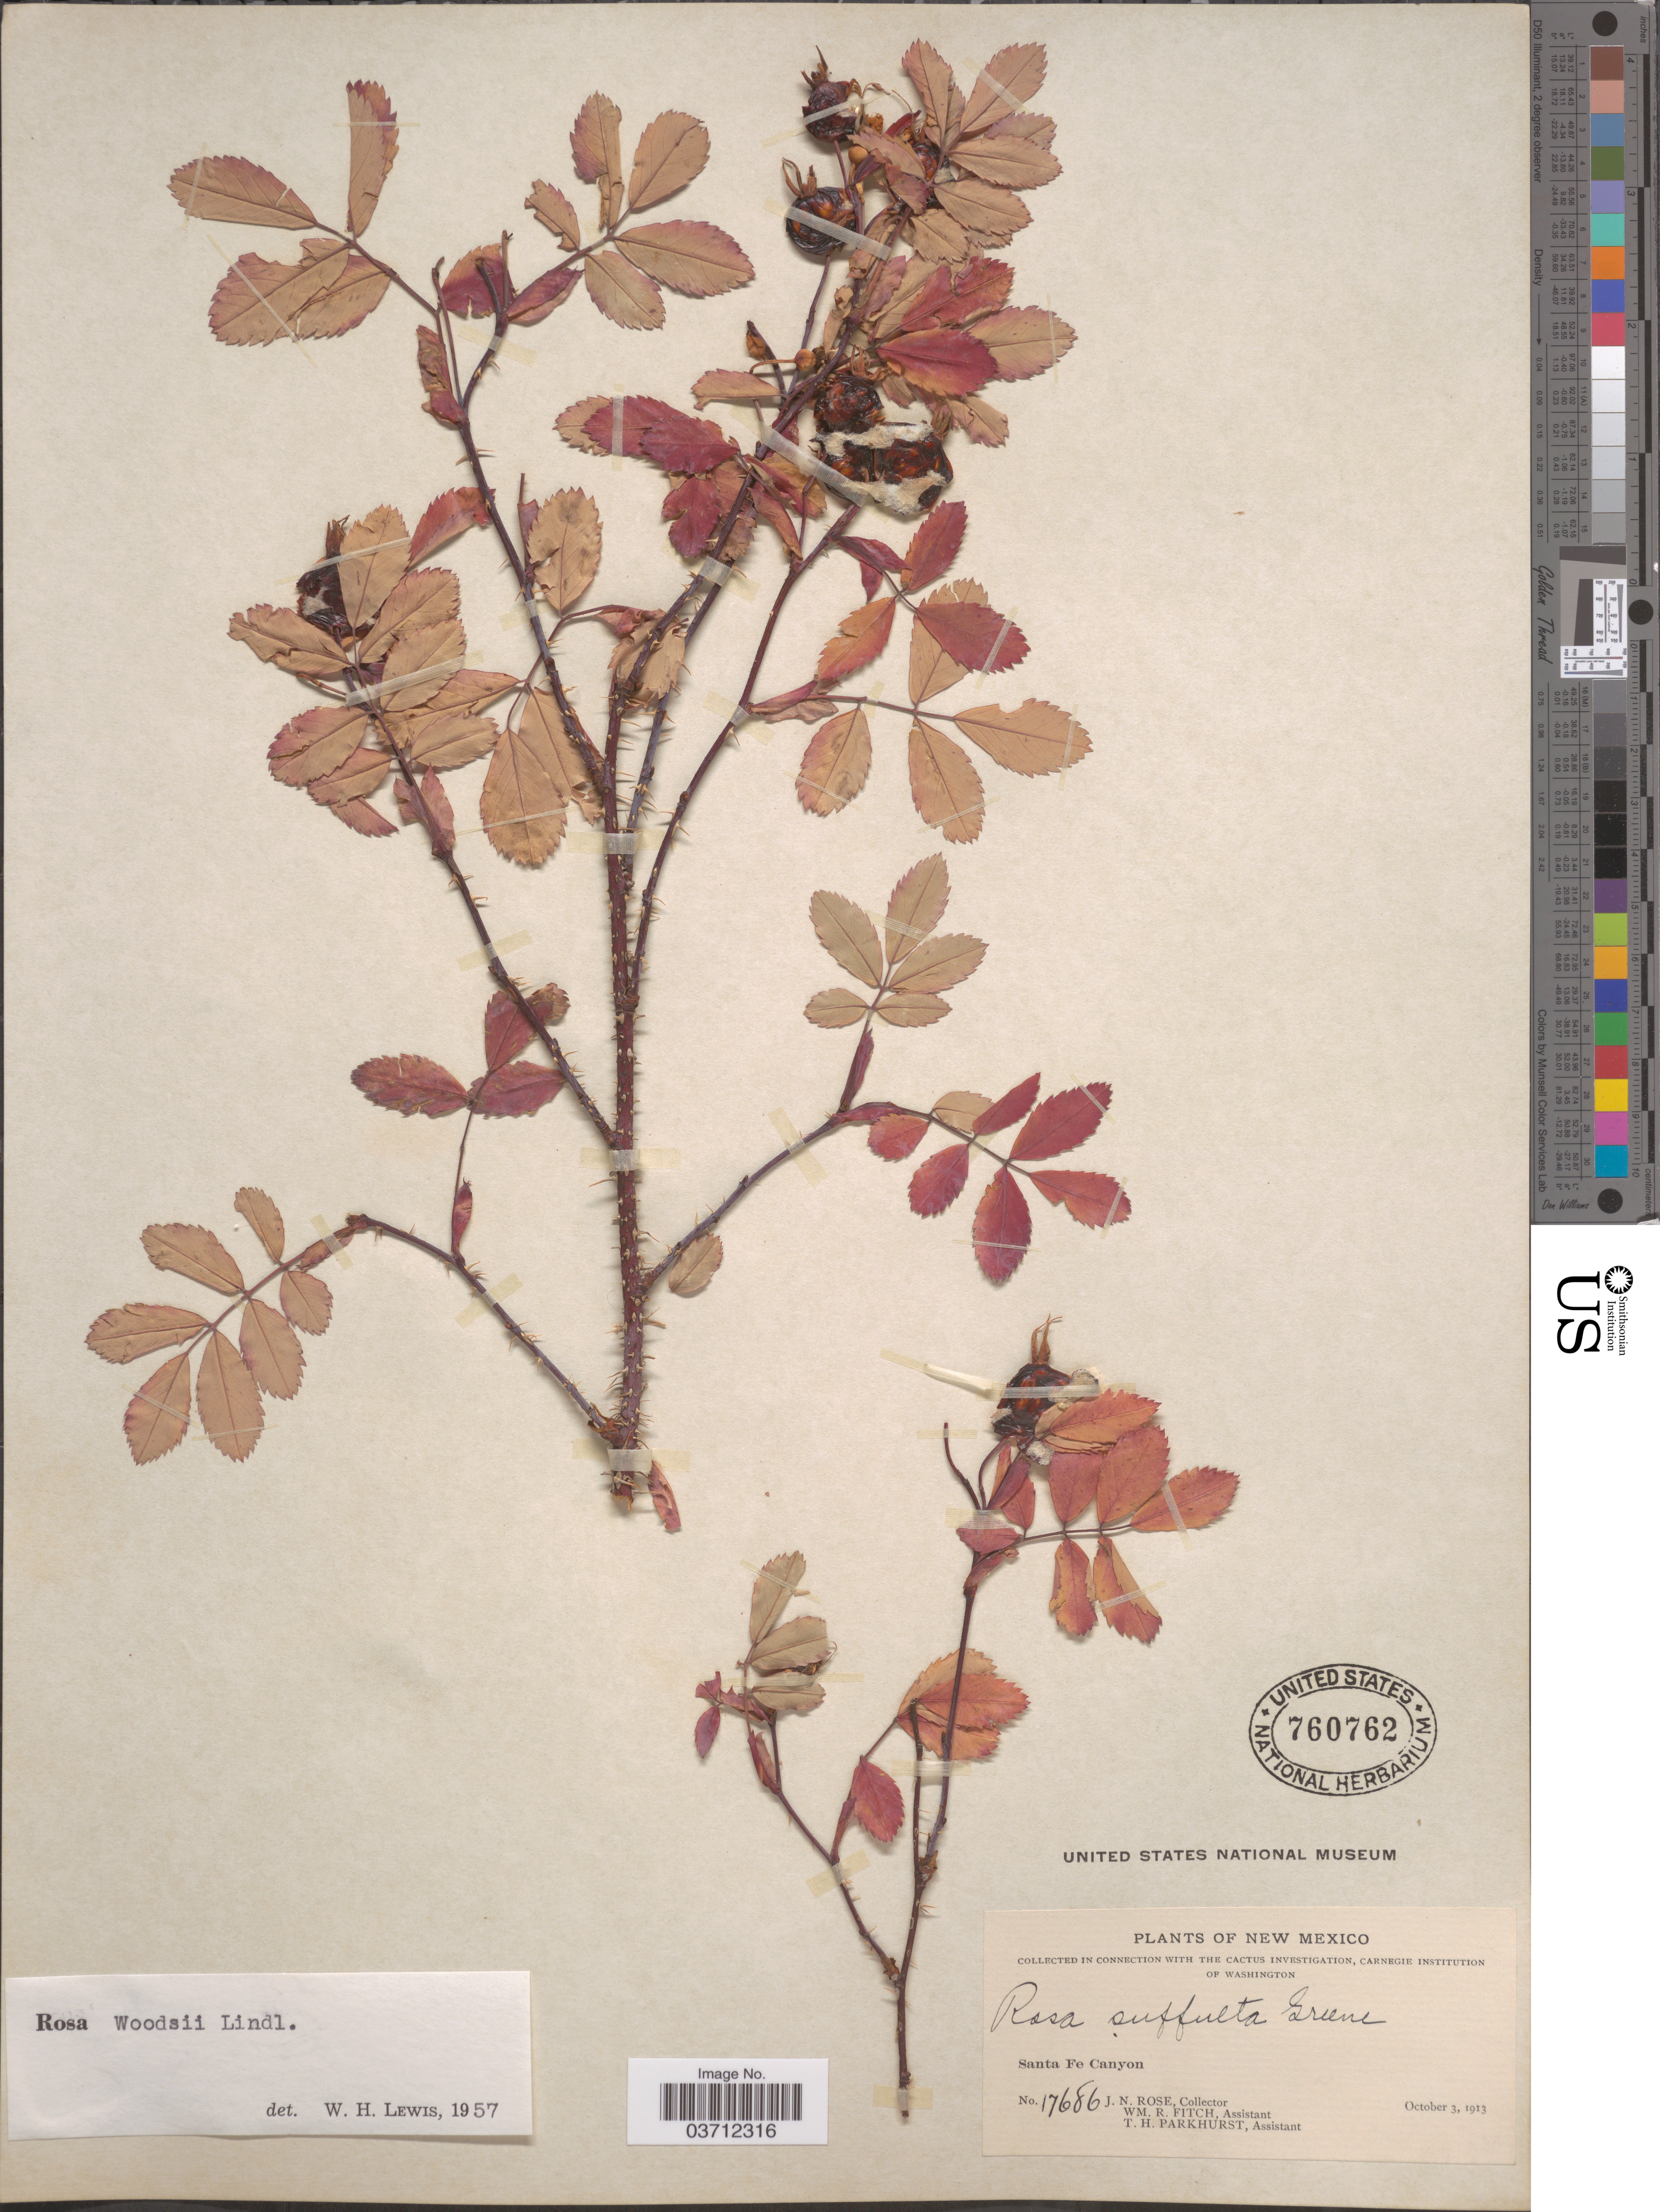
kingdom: Plantae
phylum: Tracheophyta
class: Magnoliopsida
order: Rosales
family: Rosaceae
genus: Rosa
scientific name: Rosa woodsii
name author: Lindl.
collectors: J. N. Rose, W. R. Fitch & T. Parkhurst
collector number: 17686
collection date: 1913-10-03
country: United States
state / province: New Mexico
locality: Santa Fe Canyon.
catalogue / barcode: US 760762